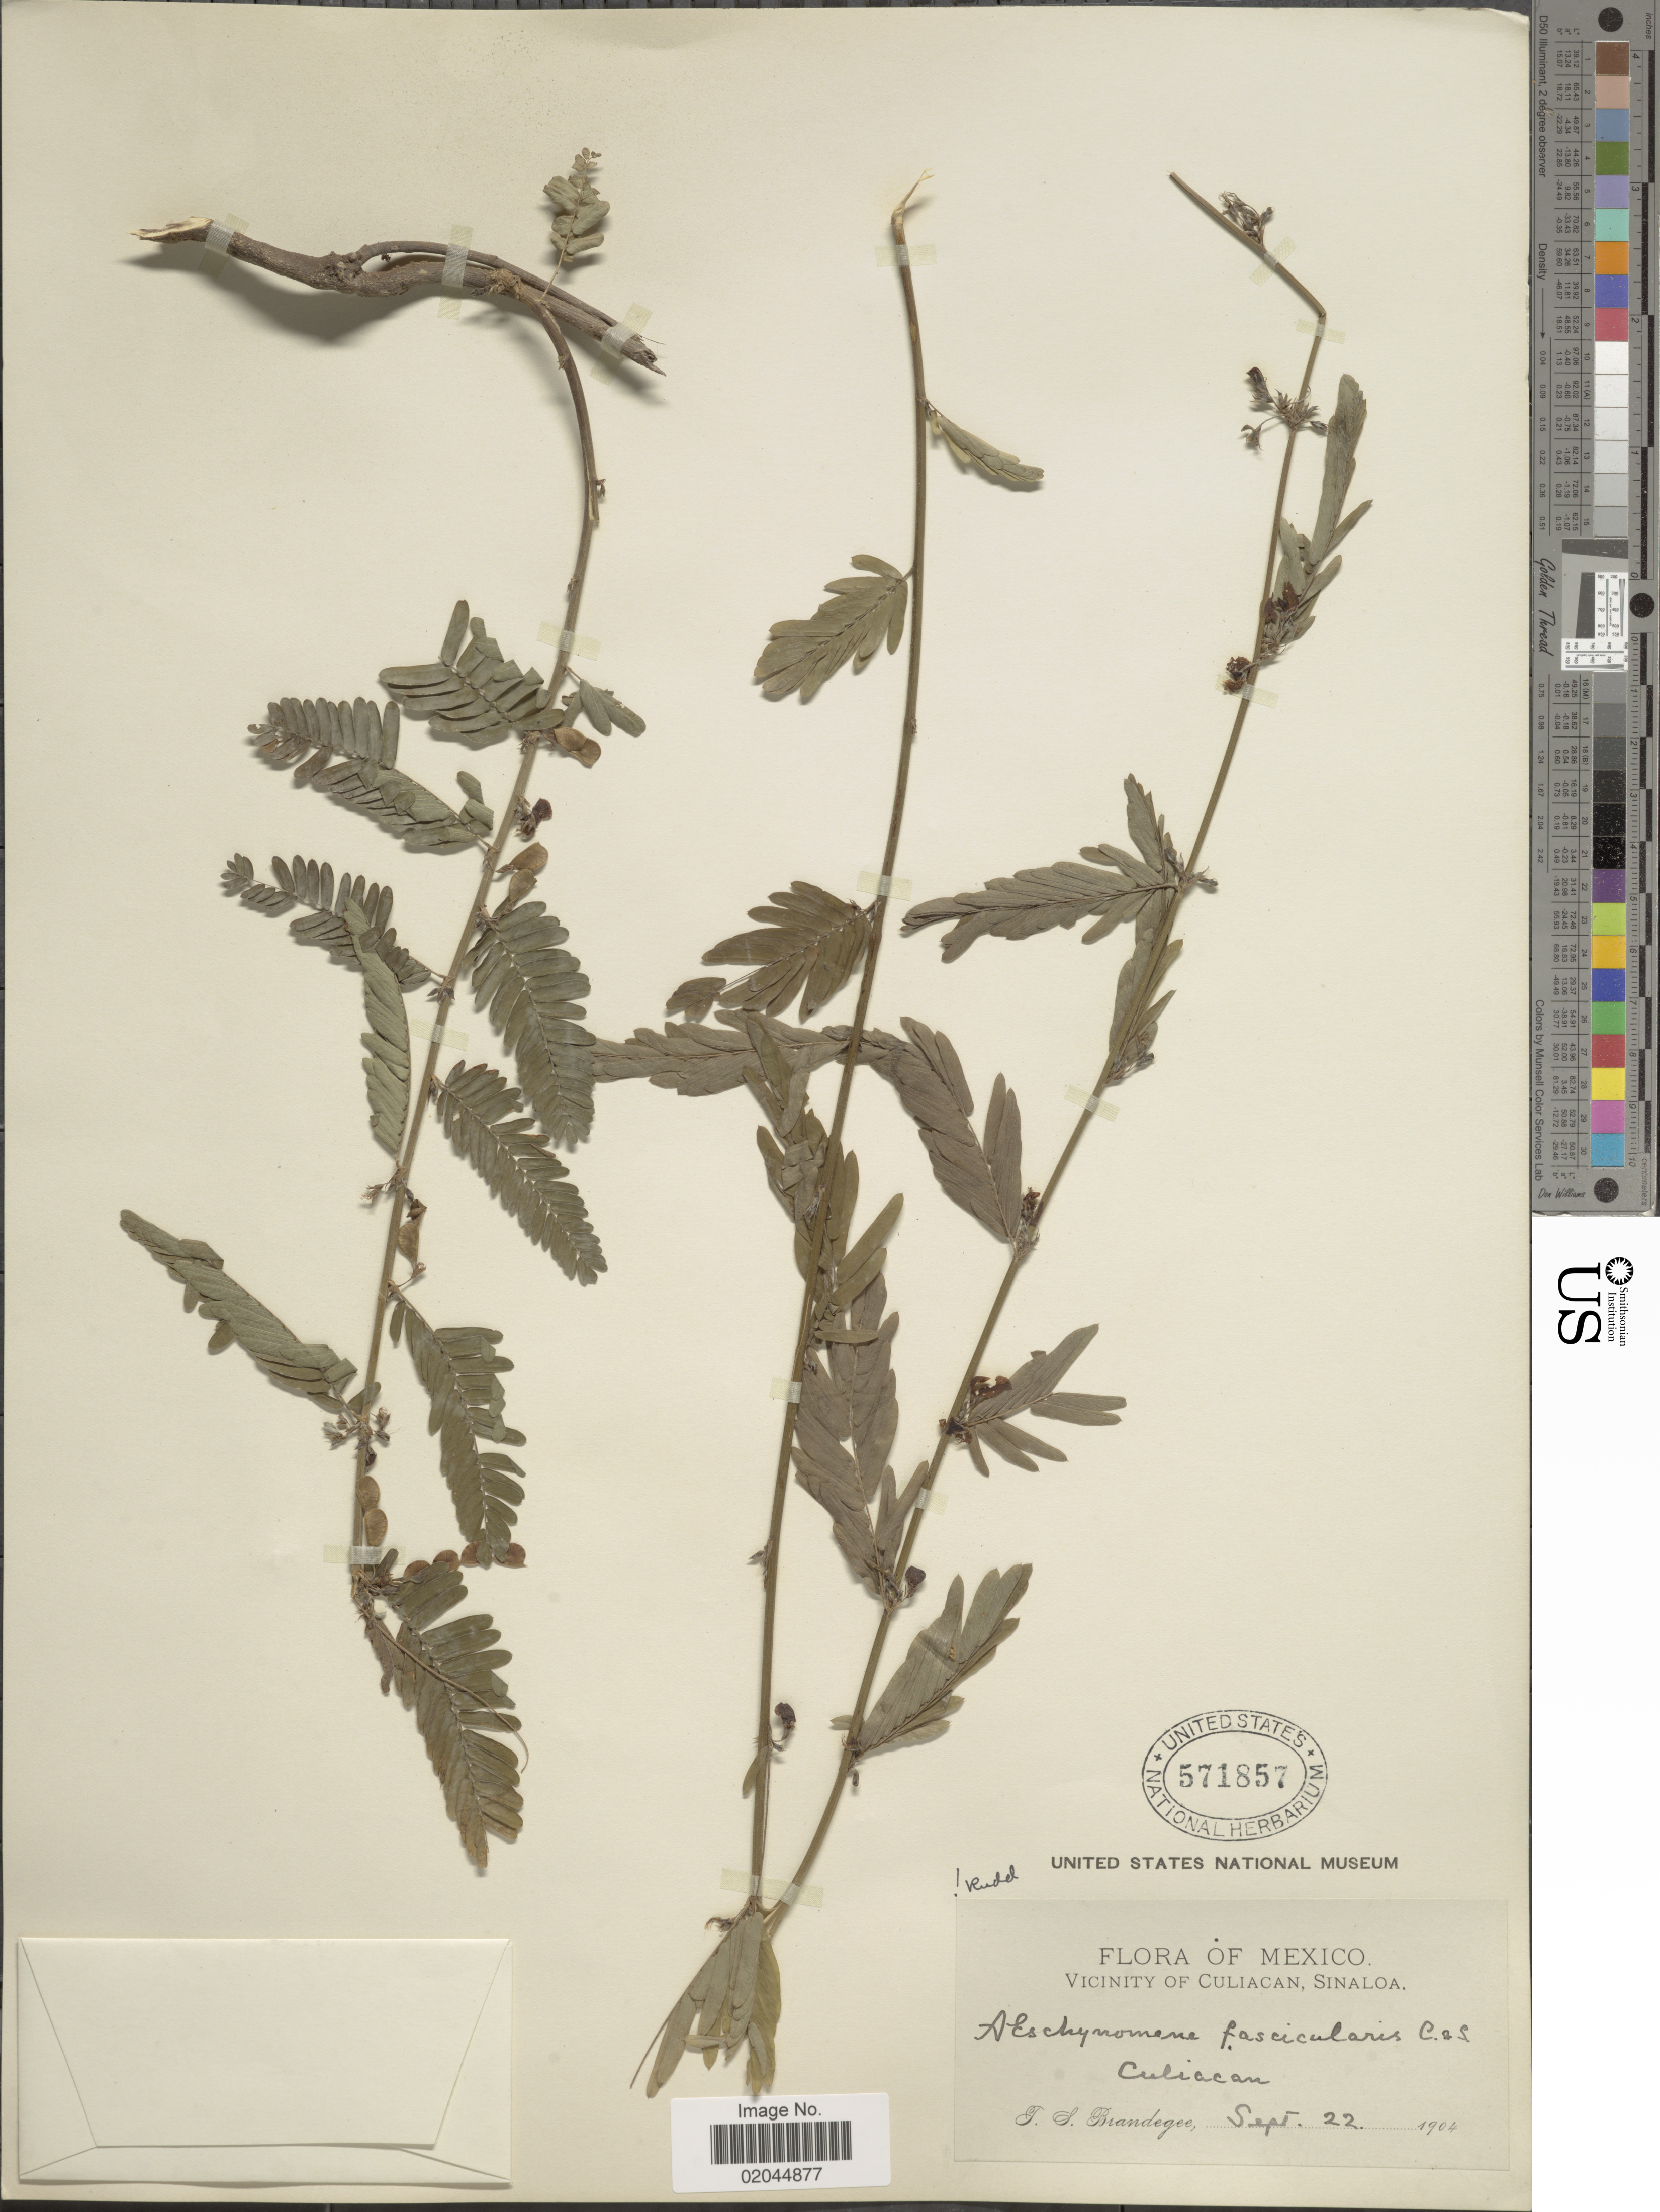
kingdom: Plantae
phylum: Tracheophyta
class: Magnoliopsida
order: Fabales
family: Fabaceae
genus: Aeschynomene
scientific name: Aeschynomene fascicularis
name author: Schltdl. & Cham.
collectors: T. S. Brandegee (herbarium)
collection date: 1904-09-22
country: Mexico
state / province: Sinaloa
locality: Vicinity of Culiacan, Sinaloa, Culiacan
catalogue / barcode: US 571857